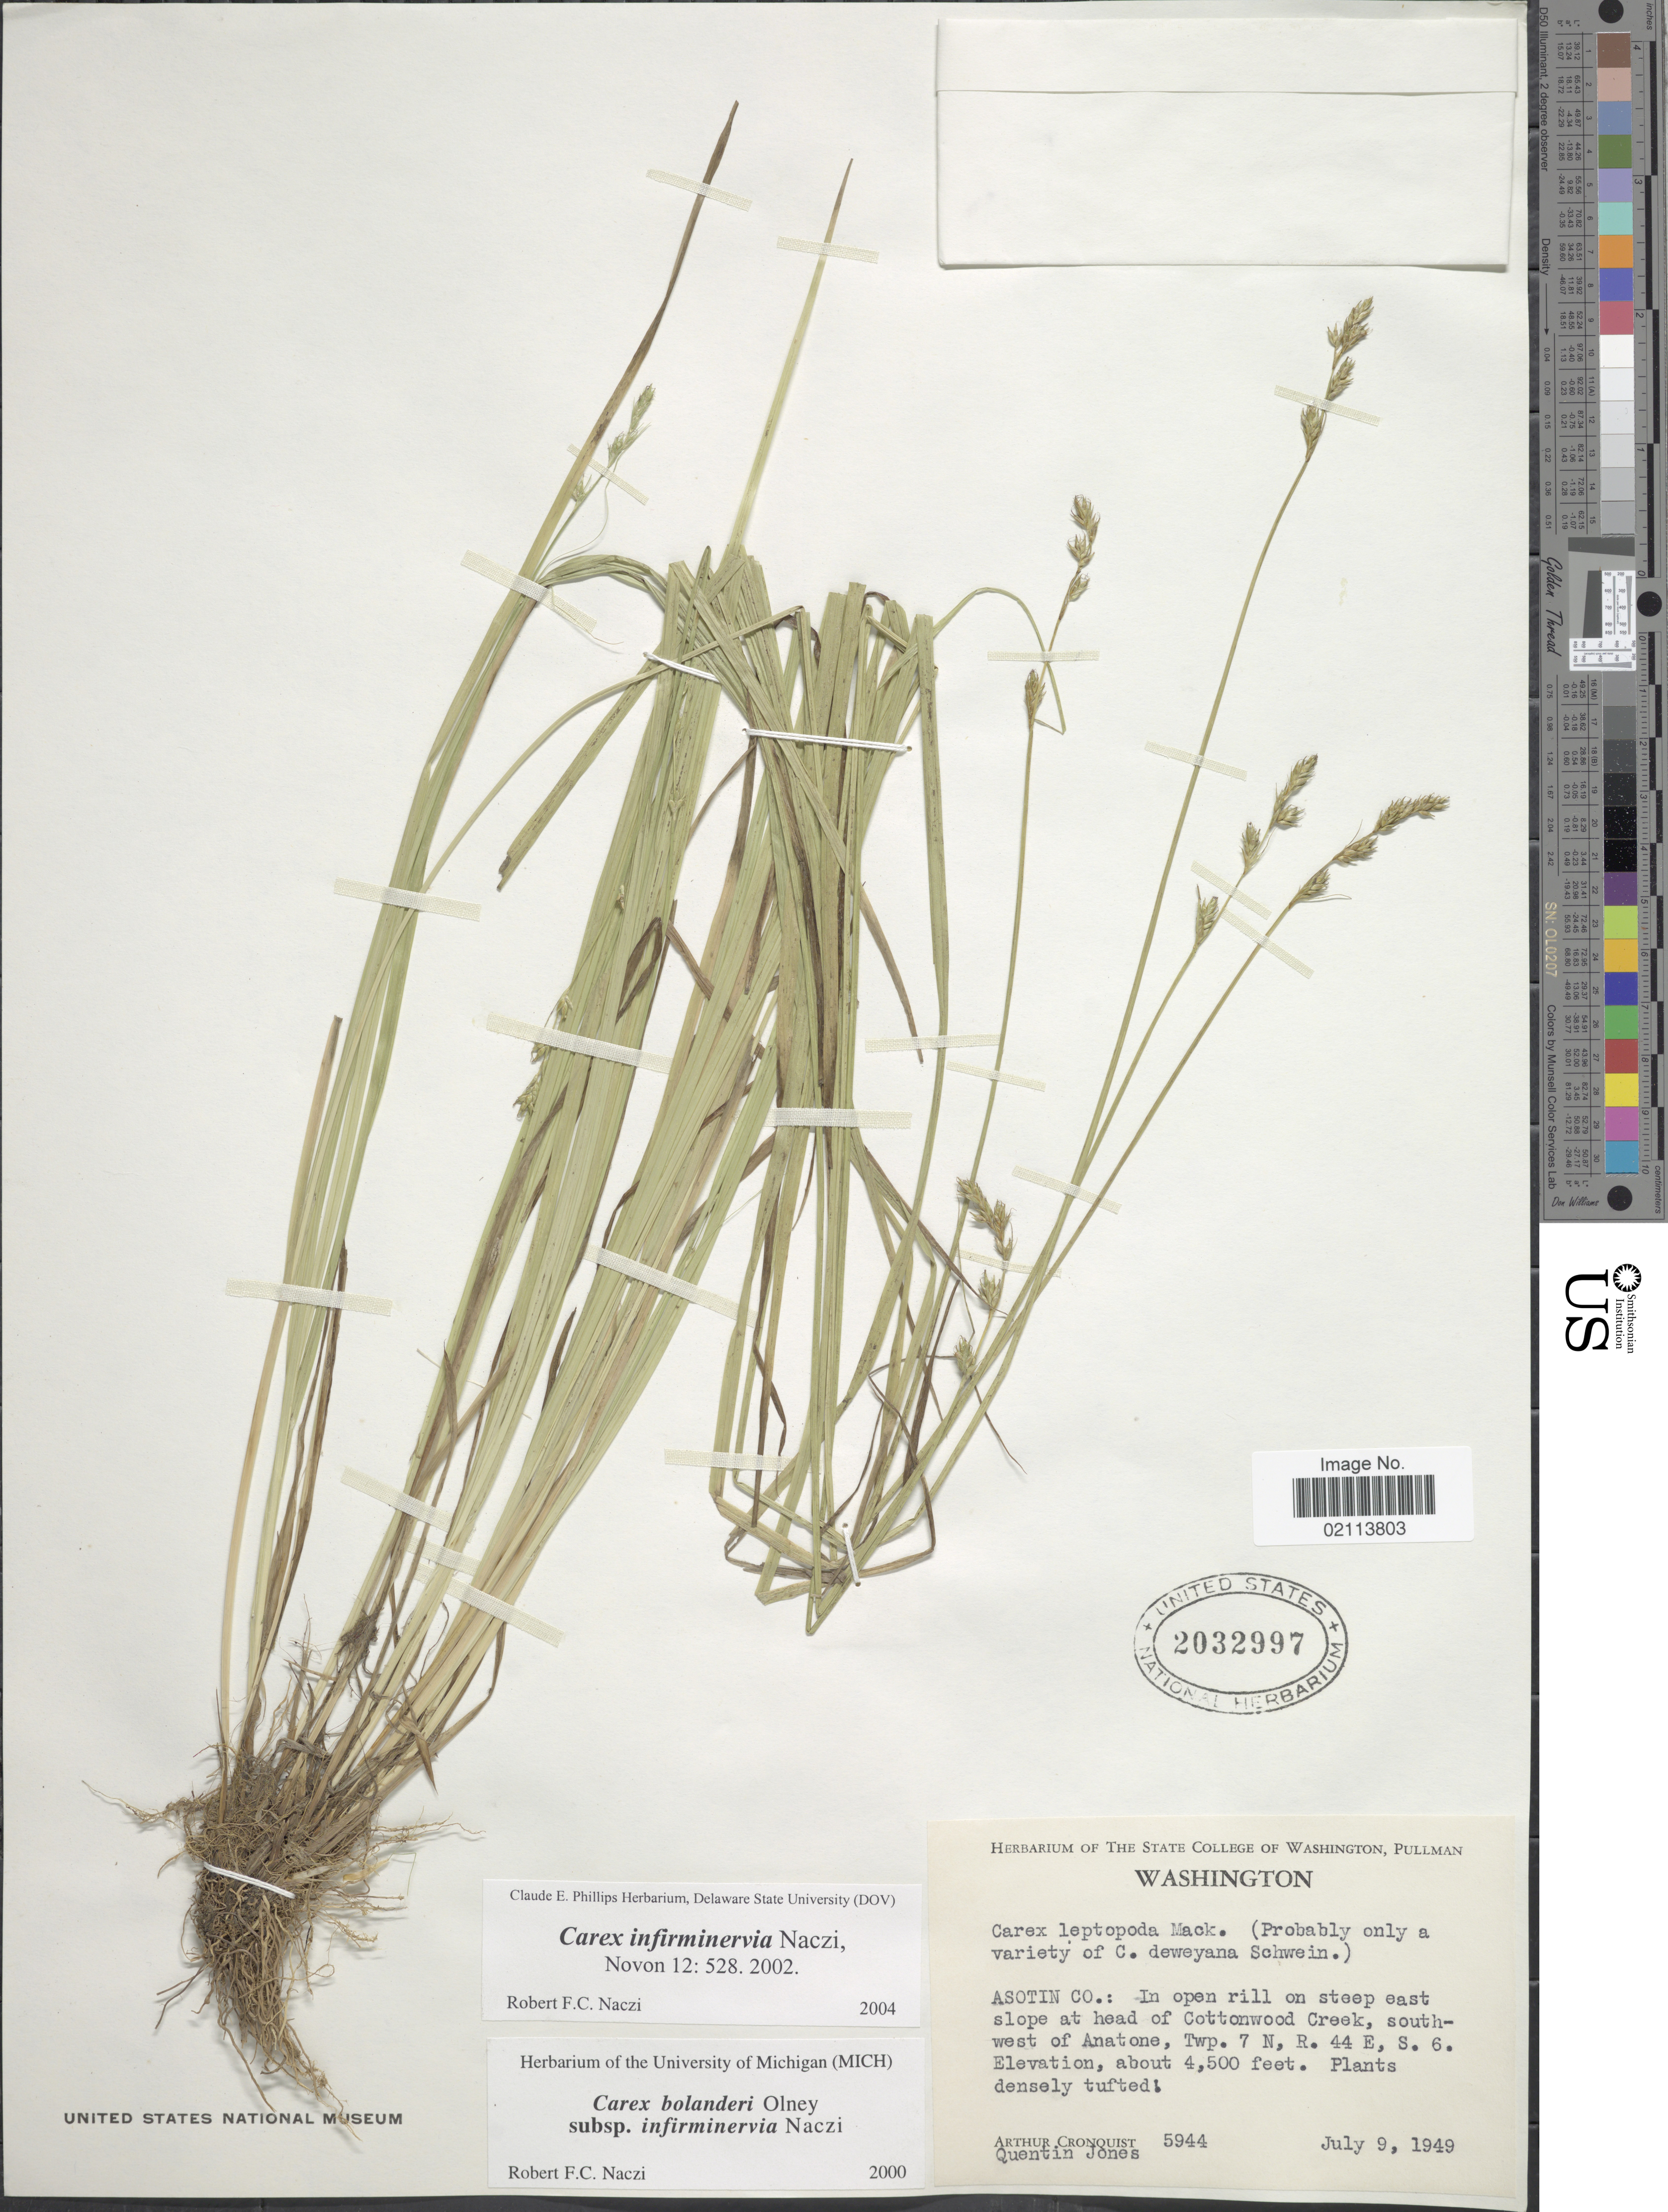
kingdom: Plantae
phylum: Tracheophyta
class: Liliopsida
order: Poales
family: Cyperaceae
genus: Carex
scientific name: Carex infirminervia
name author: Naczi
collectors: A. J. Cronquist & Q. Jones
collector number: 5944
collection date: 1949-07-09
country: United States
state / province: Washington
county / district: Asotin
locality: Asotin Co.: In open rill on steep east slope at head of Cottonwood Creek, southwest of Anatone, Twp. 7 N, R. 44 E, S. 6.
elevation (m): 1372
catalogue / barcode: US 2032997